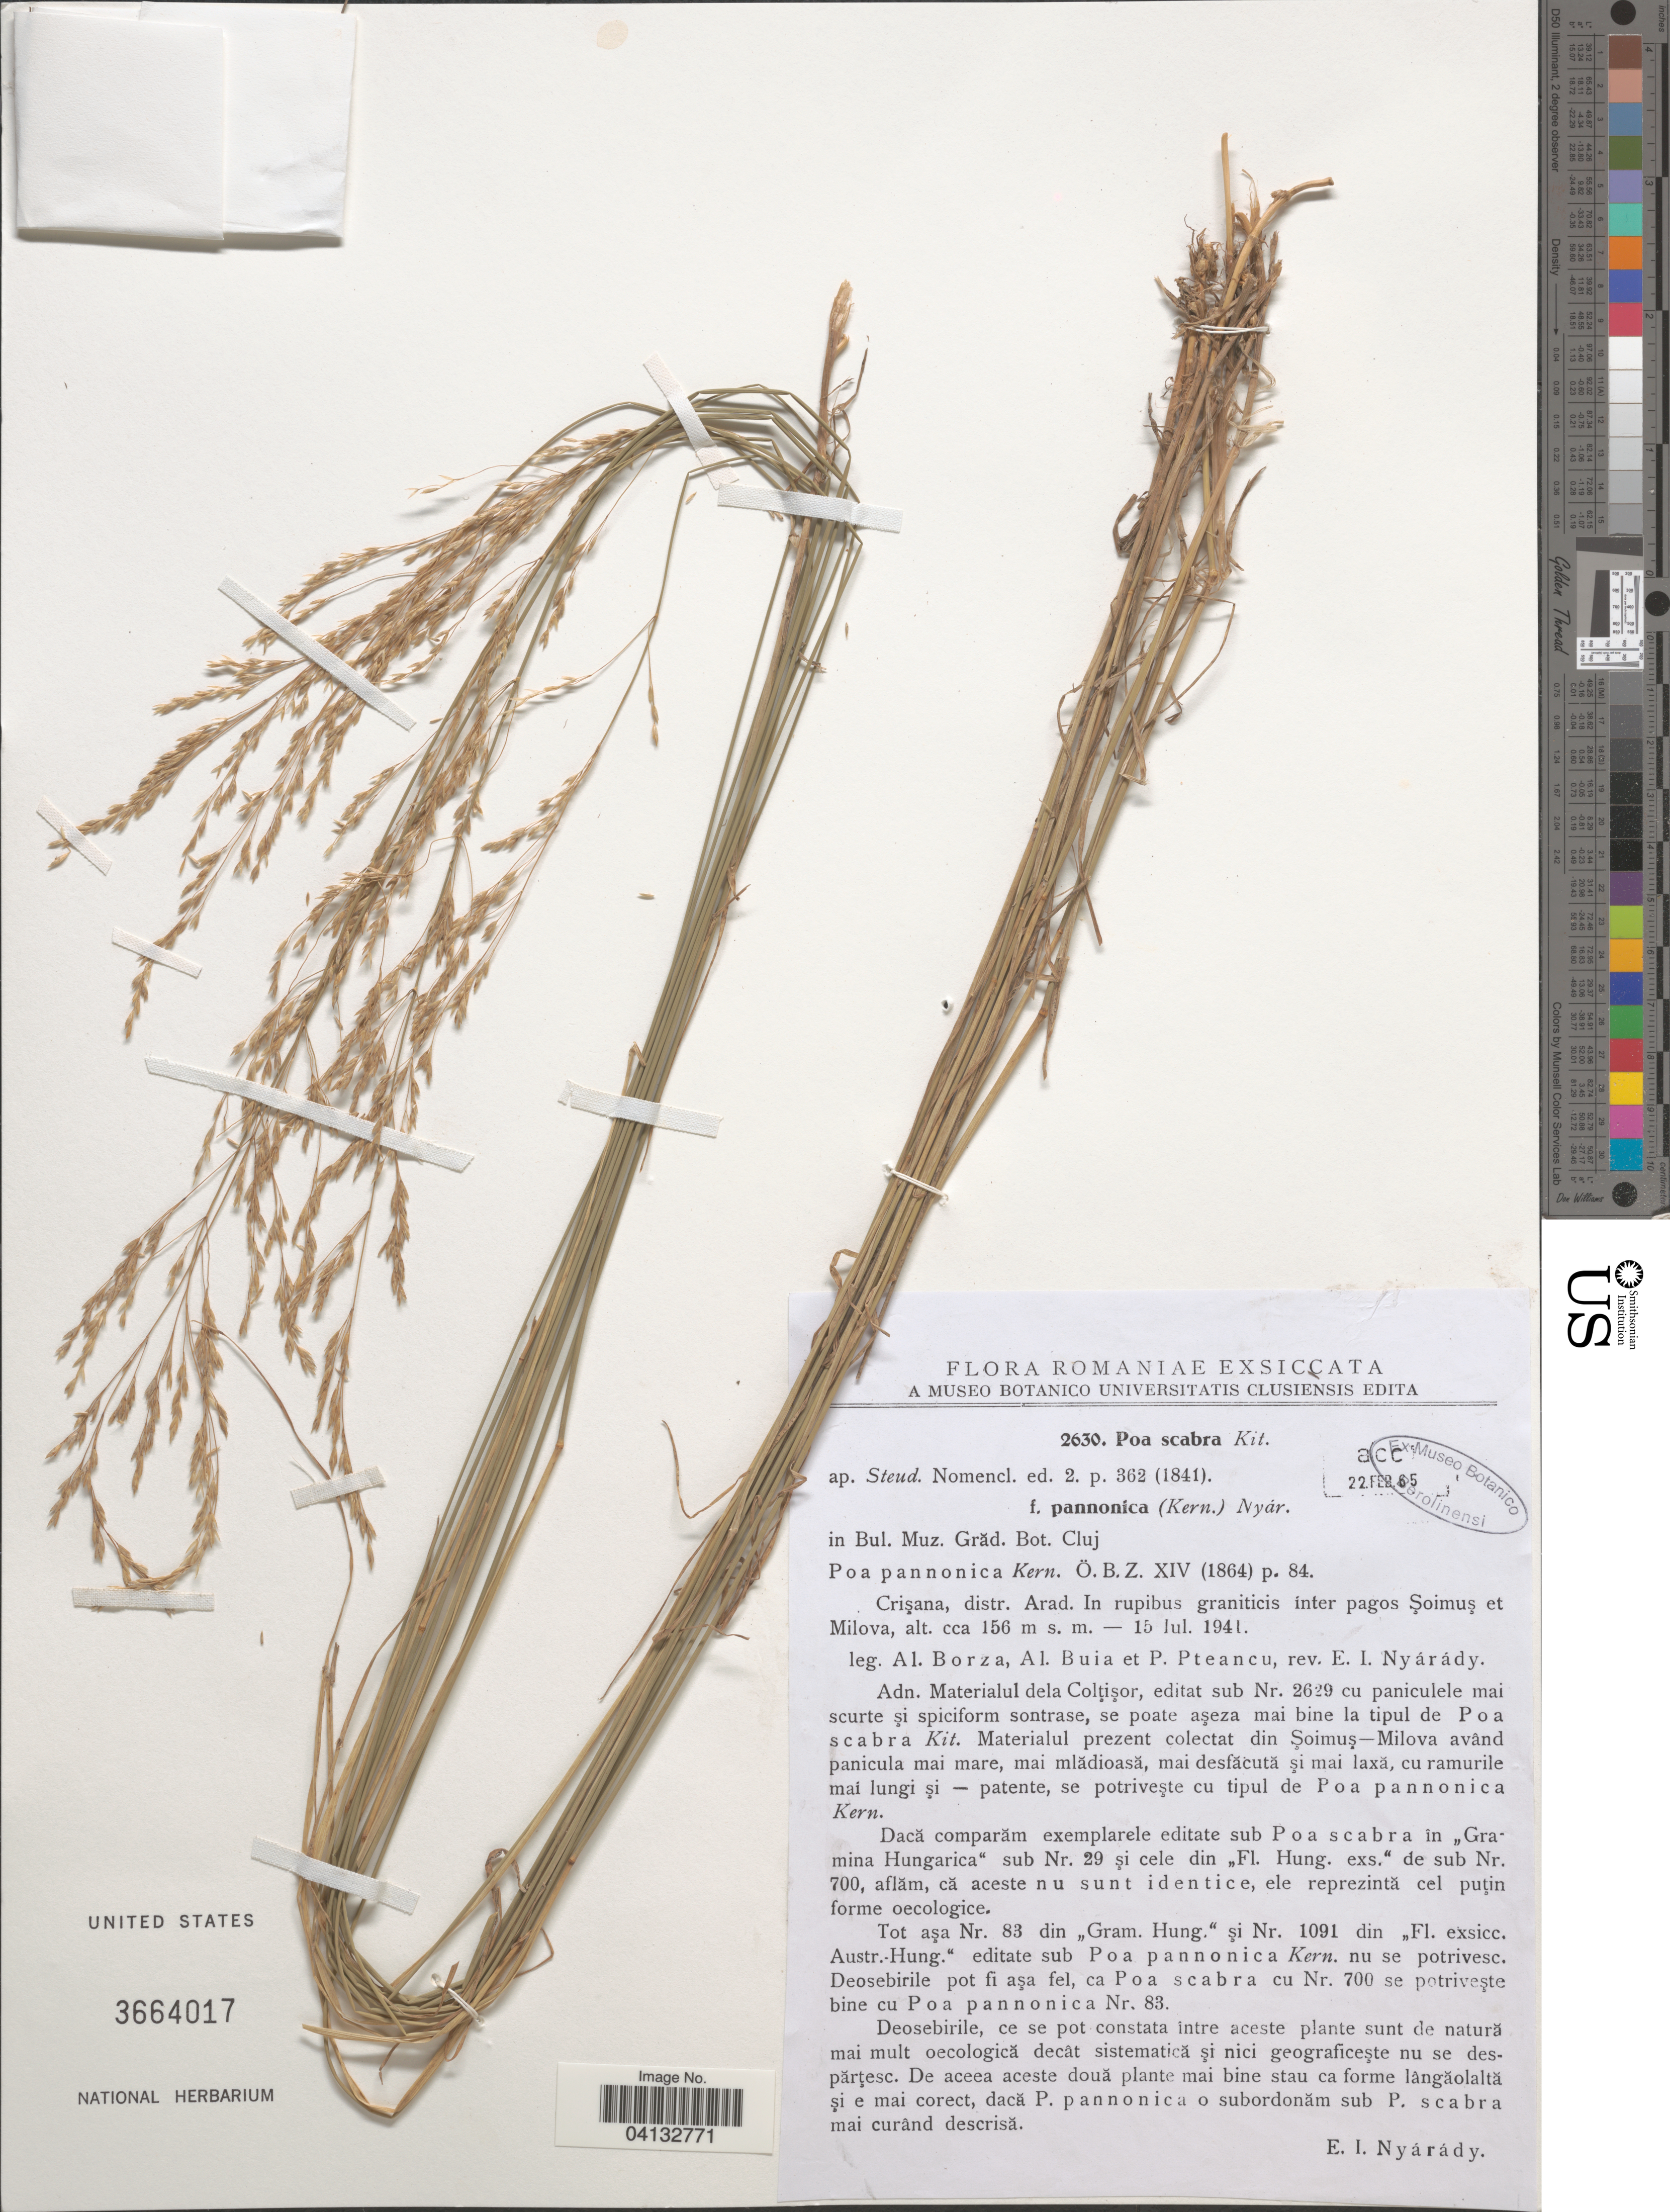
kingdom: Plantae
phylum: Tracheophyta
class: Liliopsida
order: Poales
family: Poaceae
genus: Poa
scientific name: Poa scabra f. pannonica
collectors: A. Borza, A. Buia, P. Pteancu & E. Nyárády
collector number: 2630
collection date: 1941-07-15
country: Romania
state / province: Arad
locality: Crişana, distr. Arad. In rupibus graniticis inter pagos Şoimuş et Milova.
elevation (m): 156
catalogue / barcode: US 3664017